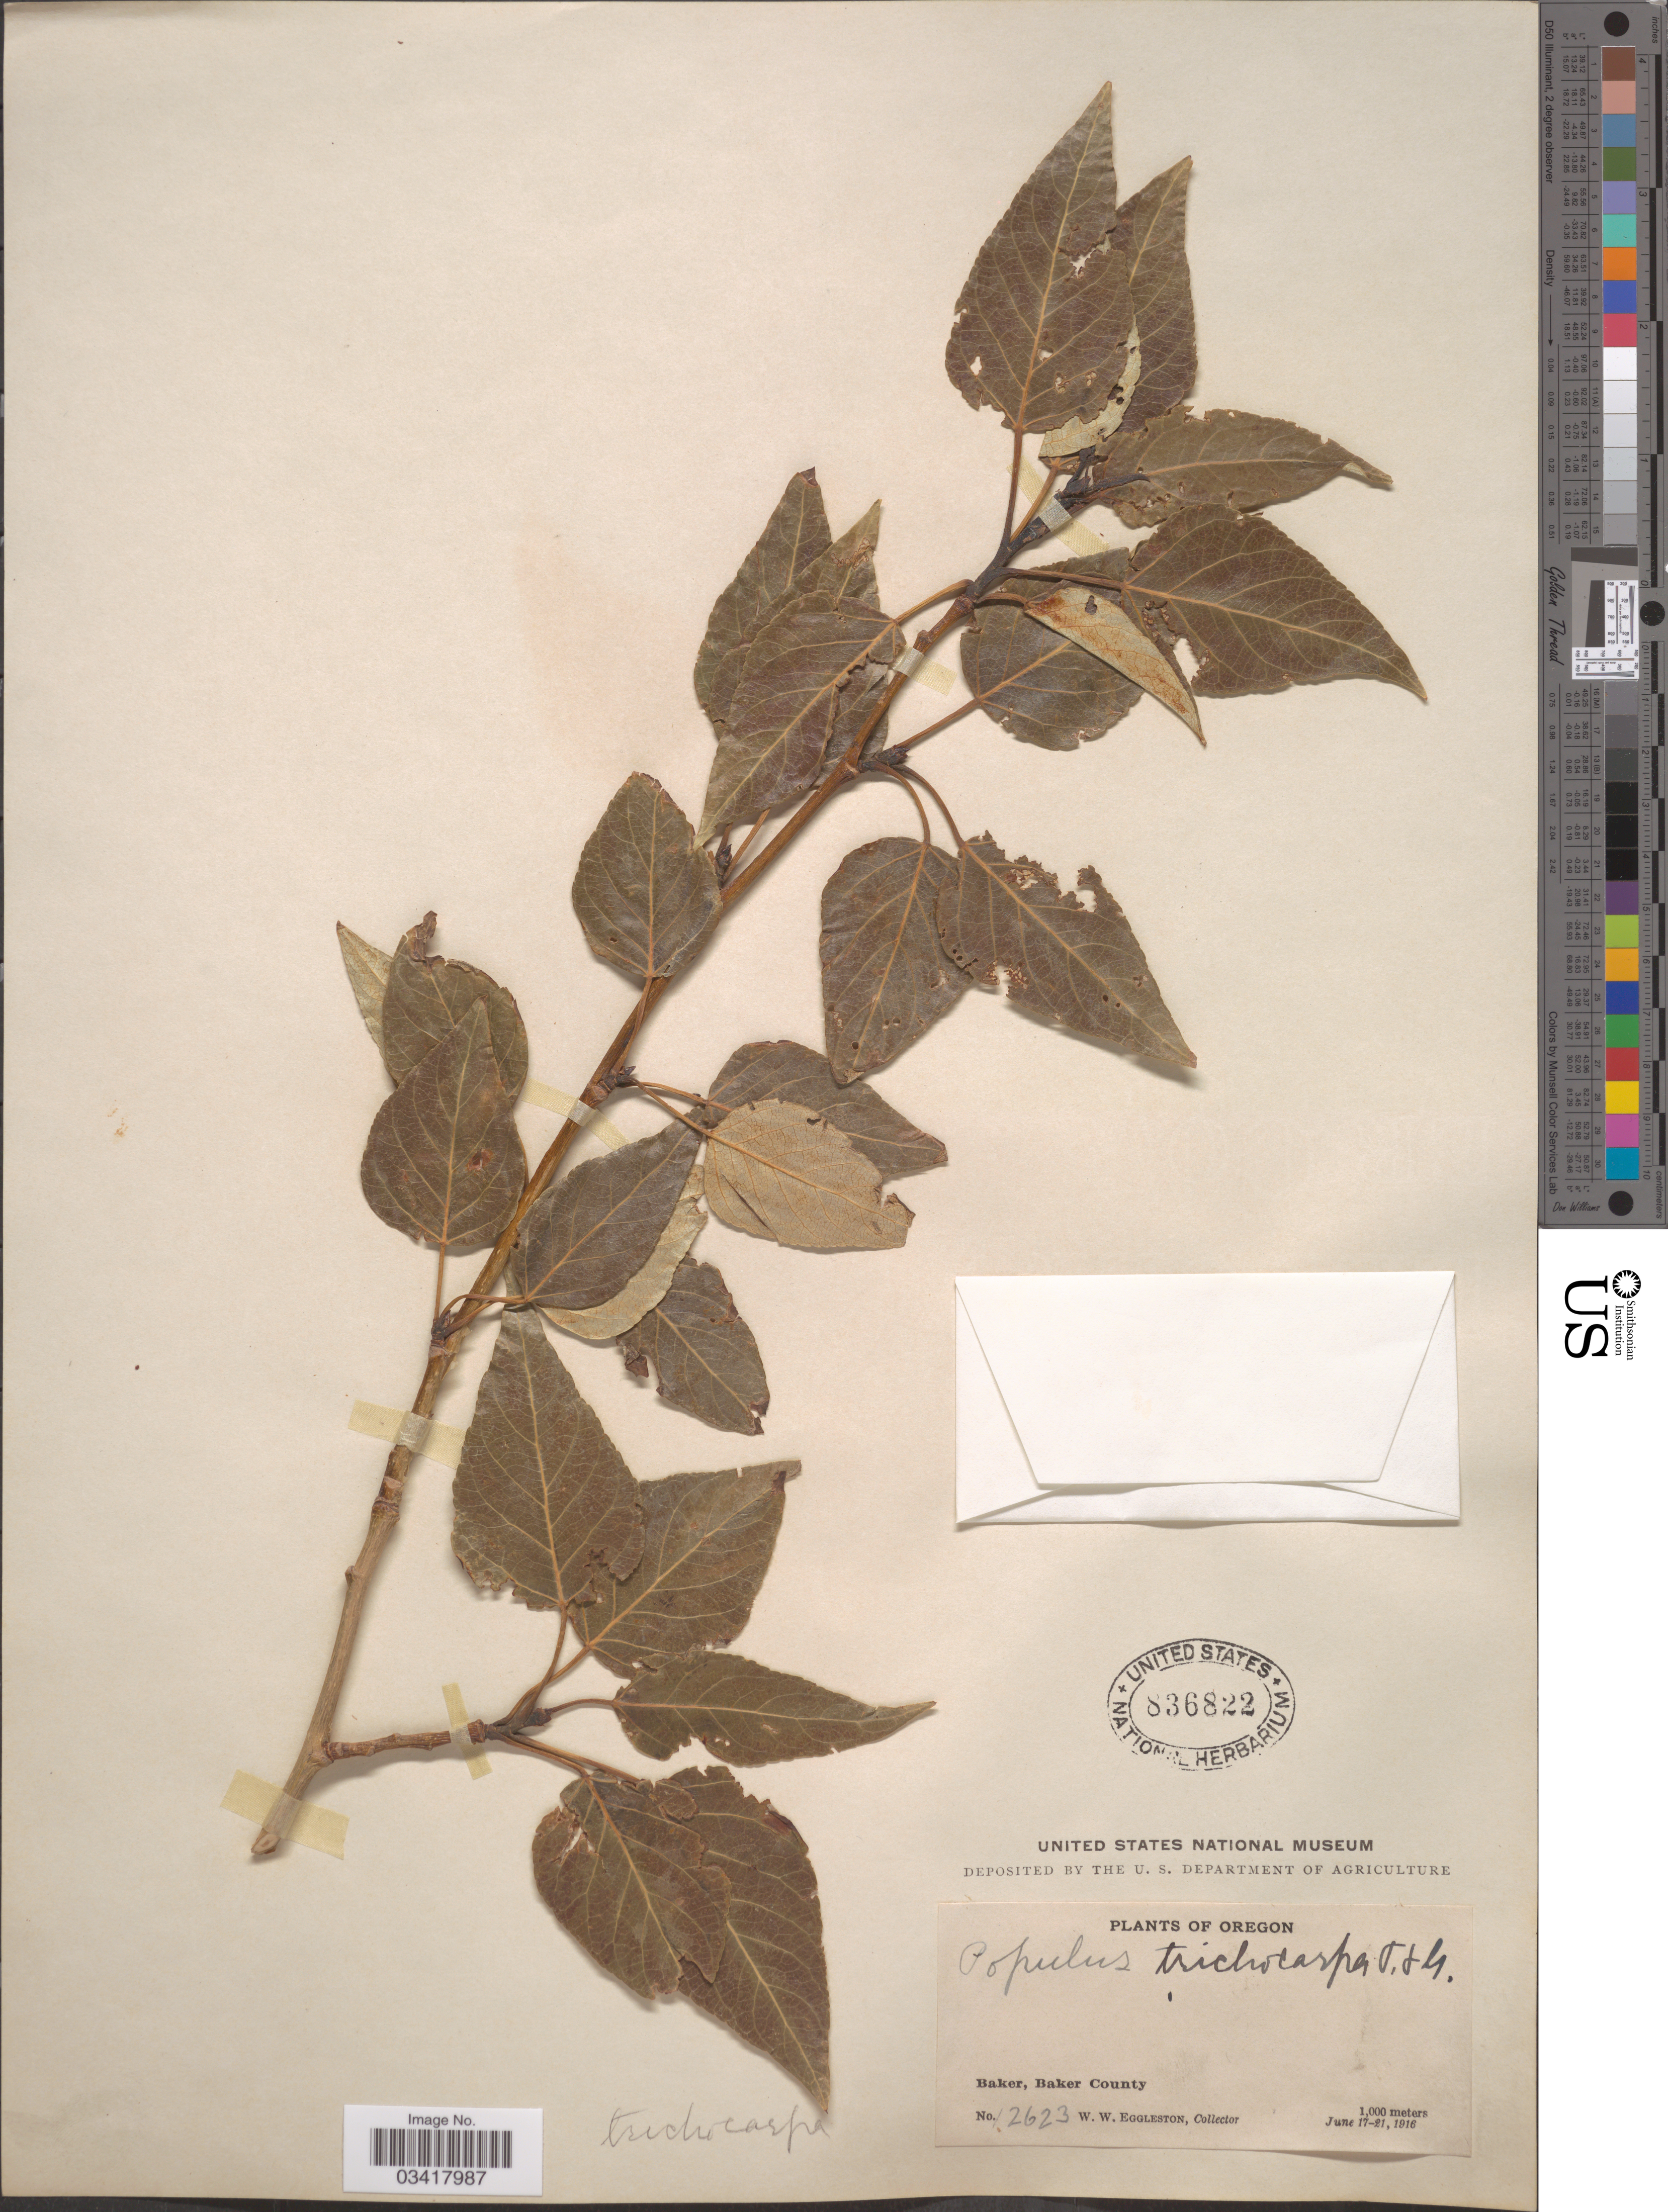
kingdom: Plantae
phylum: Tracheophyta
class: Magnoliopsida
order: Malpighiales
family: Salicaceae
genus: Populus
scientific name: Populus trichocarpa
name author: Torr. & A. Gray ex W. Hook.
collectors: W. W. Eggleston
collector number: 12623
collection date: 1916-06-17/1916-06-21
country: United States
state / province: Oregon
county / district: Baker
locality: Baker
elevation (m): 1000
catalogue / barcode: US 836822